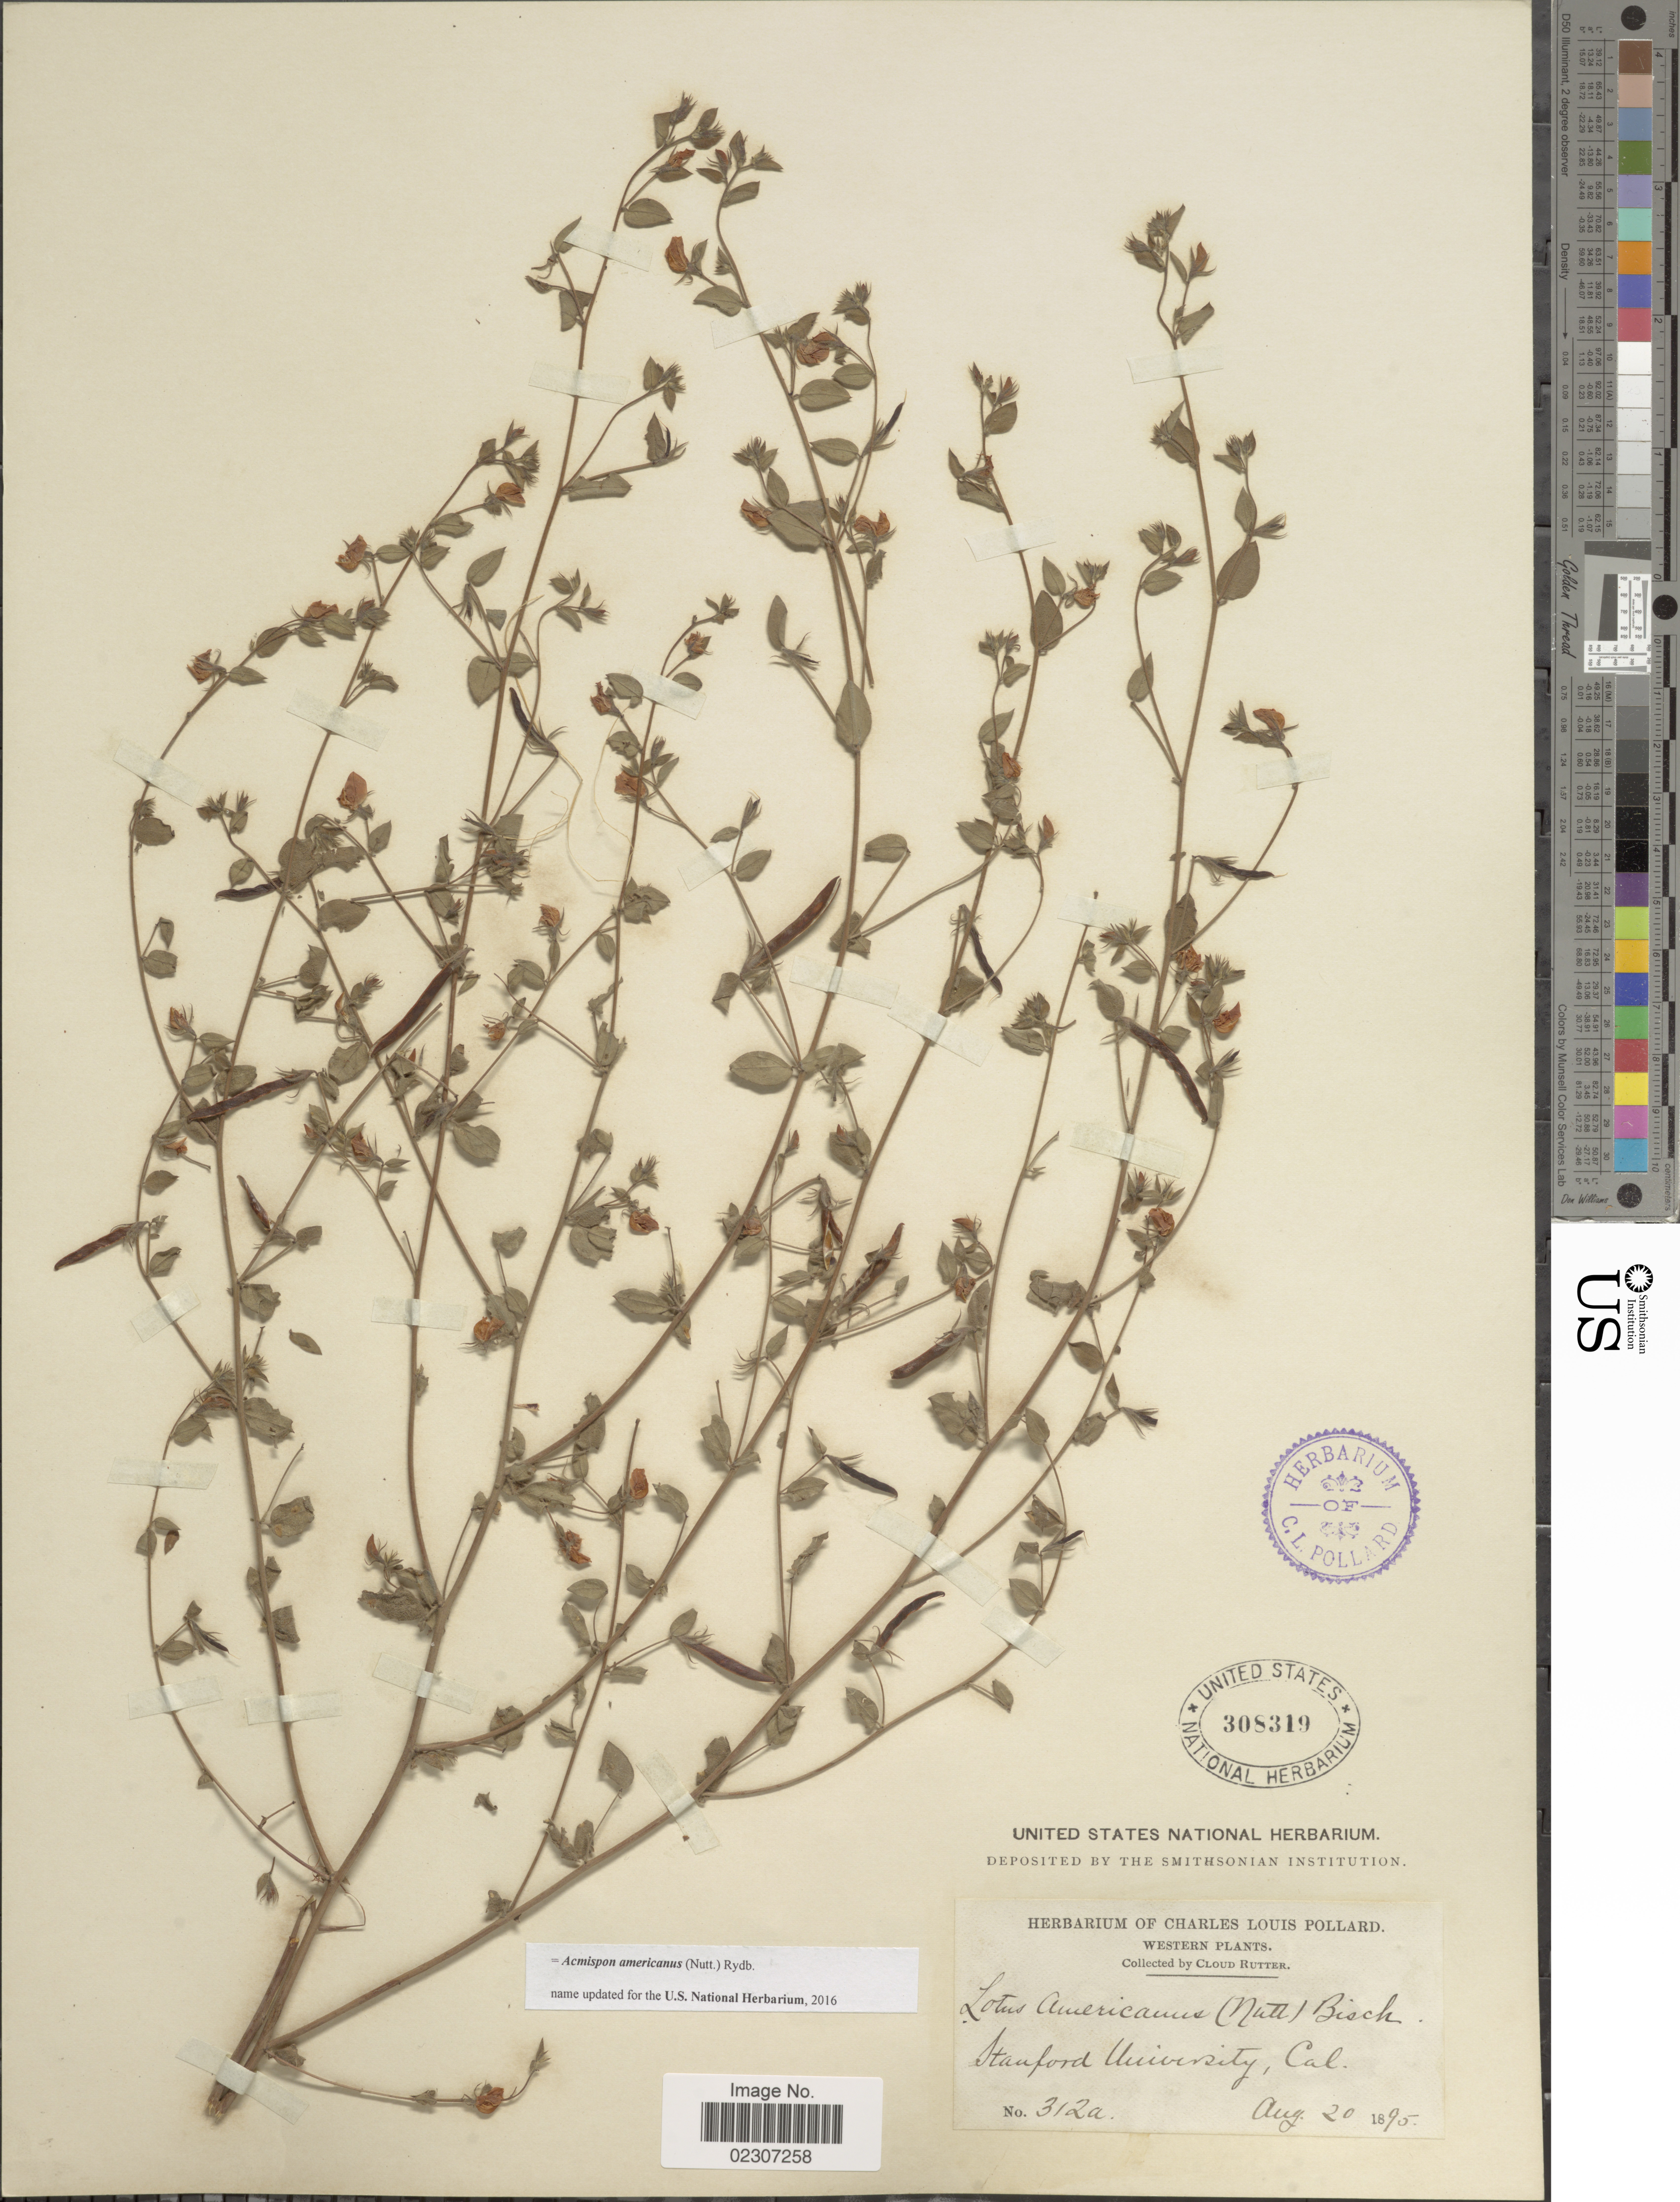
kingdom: Plantae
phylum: Tracheophyta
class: Magnoliopsida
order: Fabales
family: Fabaceae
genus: Acmispon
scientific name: Acmispon americanus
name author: (Nutt.) Rydb.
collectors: C. Rutter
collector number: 312a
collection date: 1895-08-20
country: United States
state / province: California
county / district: Santa Clara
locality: Stanford University, Cal.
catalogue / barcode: US 308319